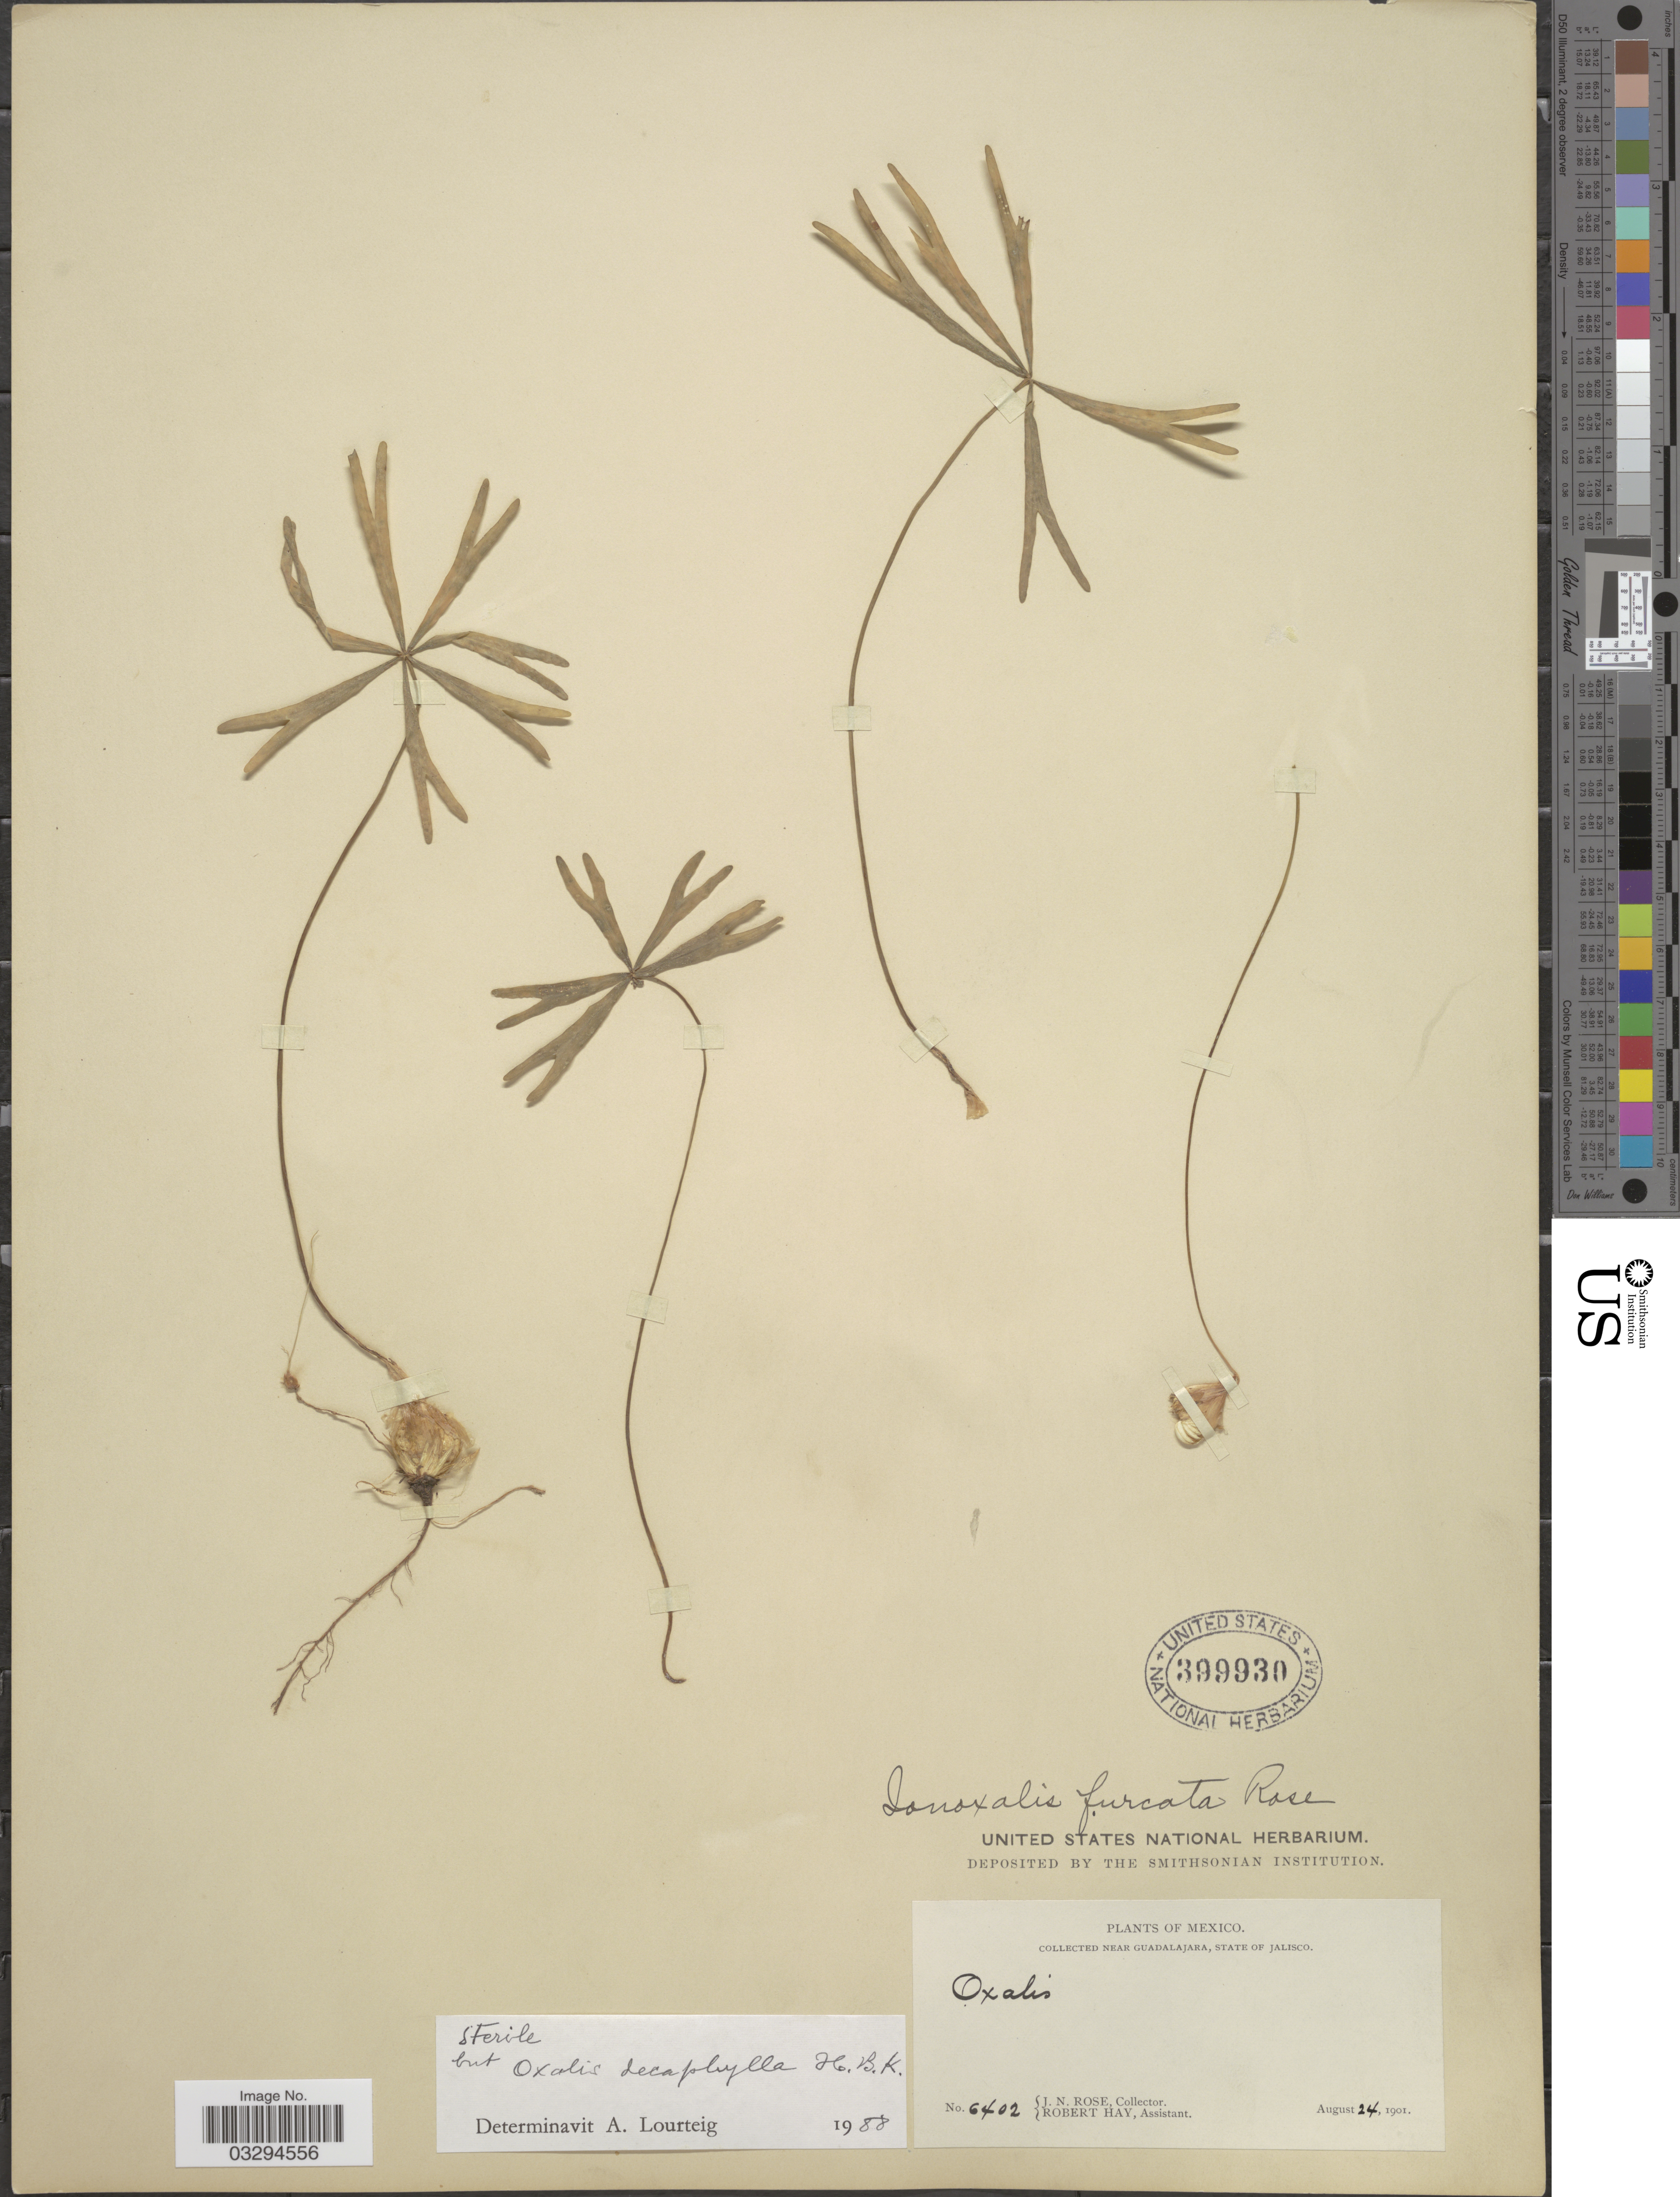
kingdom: Plantae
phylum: Tracheophyta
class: Magnoliopsida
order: Oxalidales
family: Oxalidaceae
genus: Oxalis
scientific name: Oxalis decaphylla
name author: Kunth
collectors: J. N. Rose & R. Hay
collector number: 6402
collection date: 1901-08-24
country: Mexico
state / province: Jalisco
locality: Near Guadalajara.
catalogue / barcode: US 399930